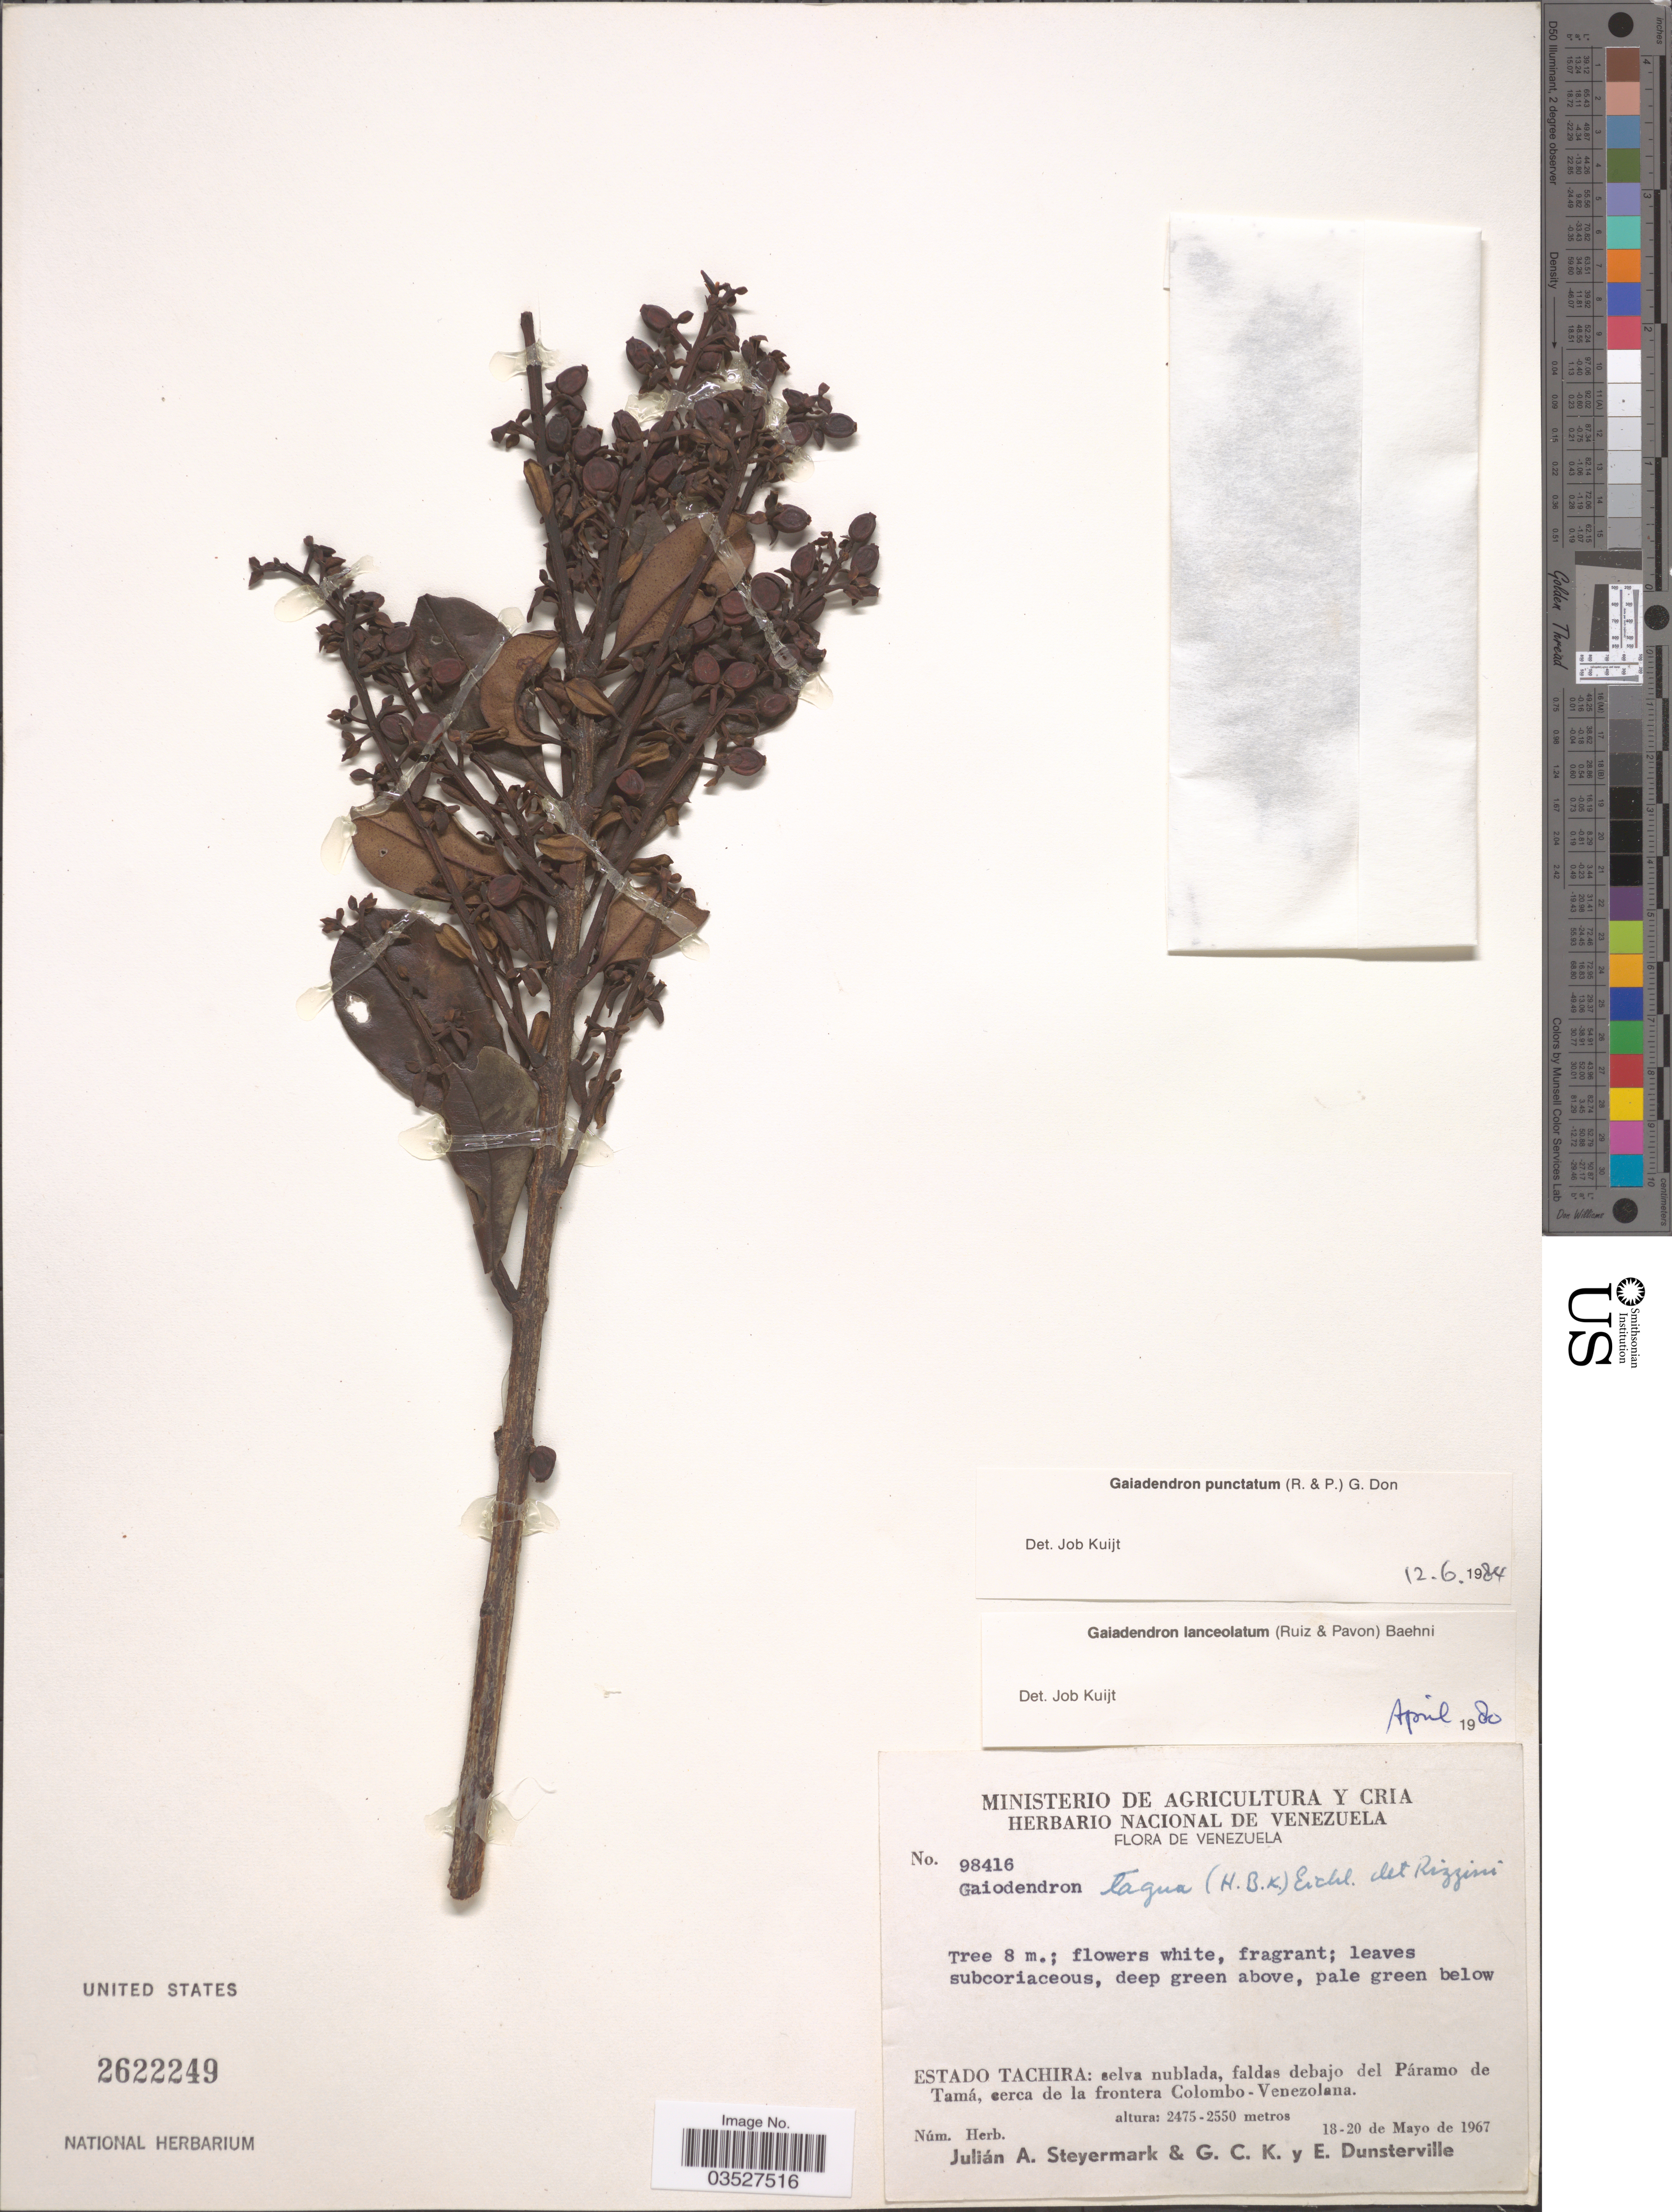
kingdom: Plantae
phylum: Tracheophyta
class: Magnoliopsida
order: Santalales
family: Loranthaceae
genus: Gaiadendron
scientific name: Gaiadendron punctatum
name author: (Ruiz & Pav.) G. Don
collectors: J. Steyermark, G. C. K. Dunsterville & E. Dunsterville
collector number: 98416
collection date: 1967-05-18/1967-05-20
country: Venezuela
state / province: Tachira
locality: Selva nublada, faldas debajo del Páramo de Tamá, cerca de la frontera Colombo-Venezolana.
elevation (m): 2475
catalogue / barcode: US 2622249